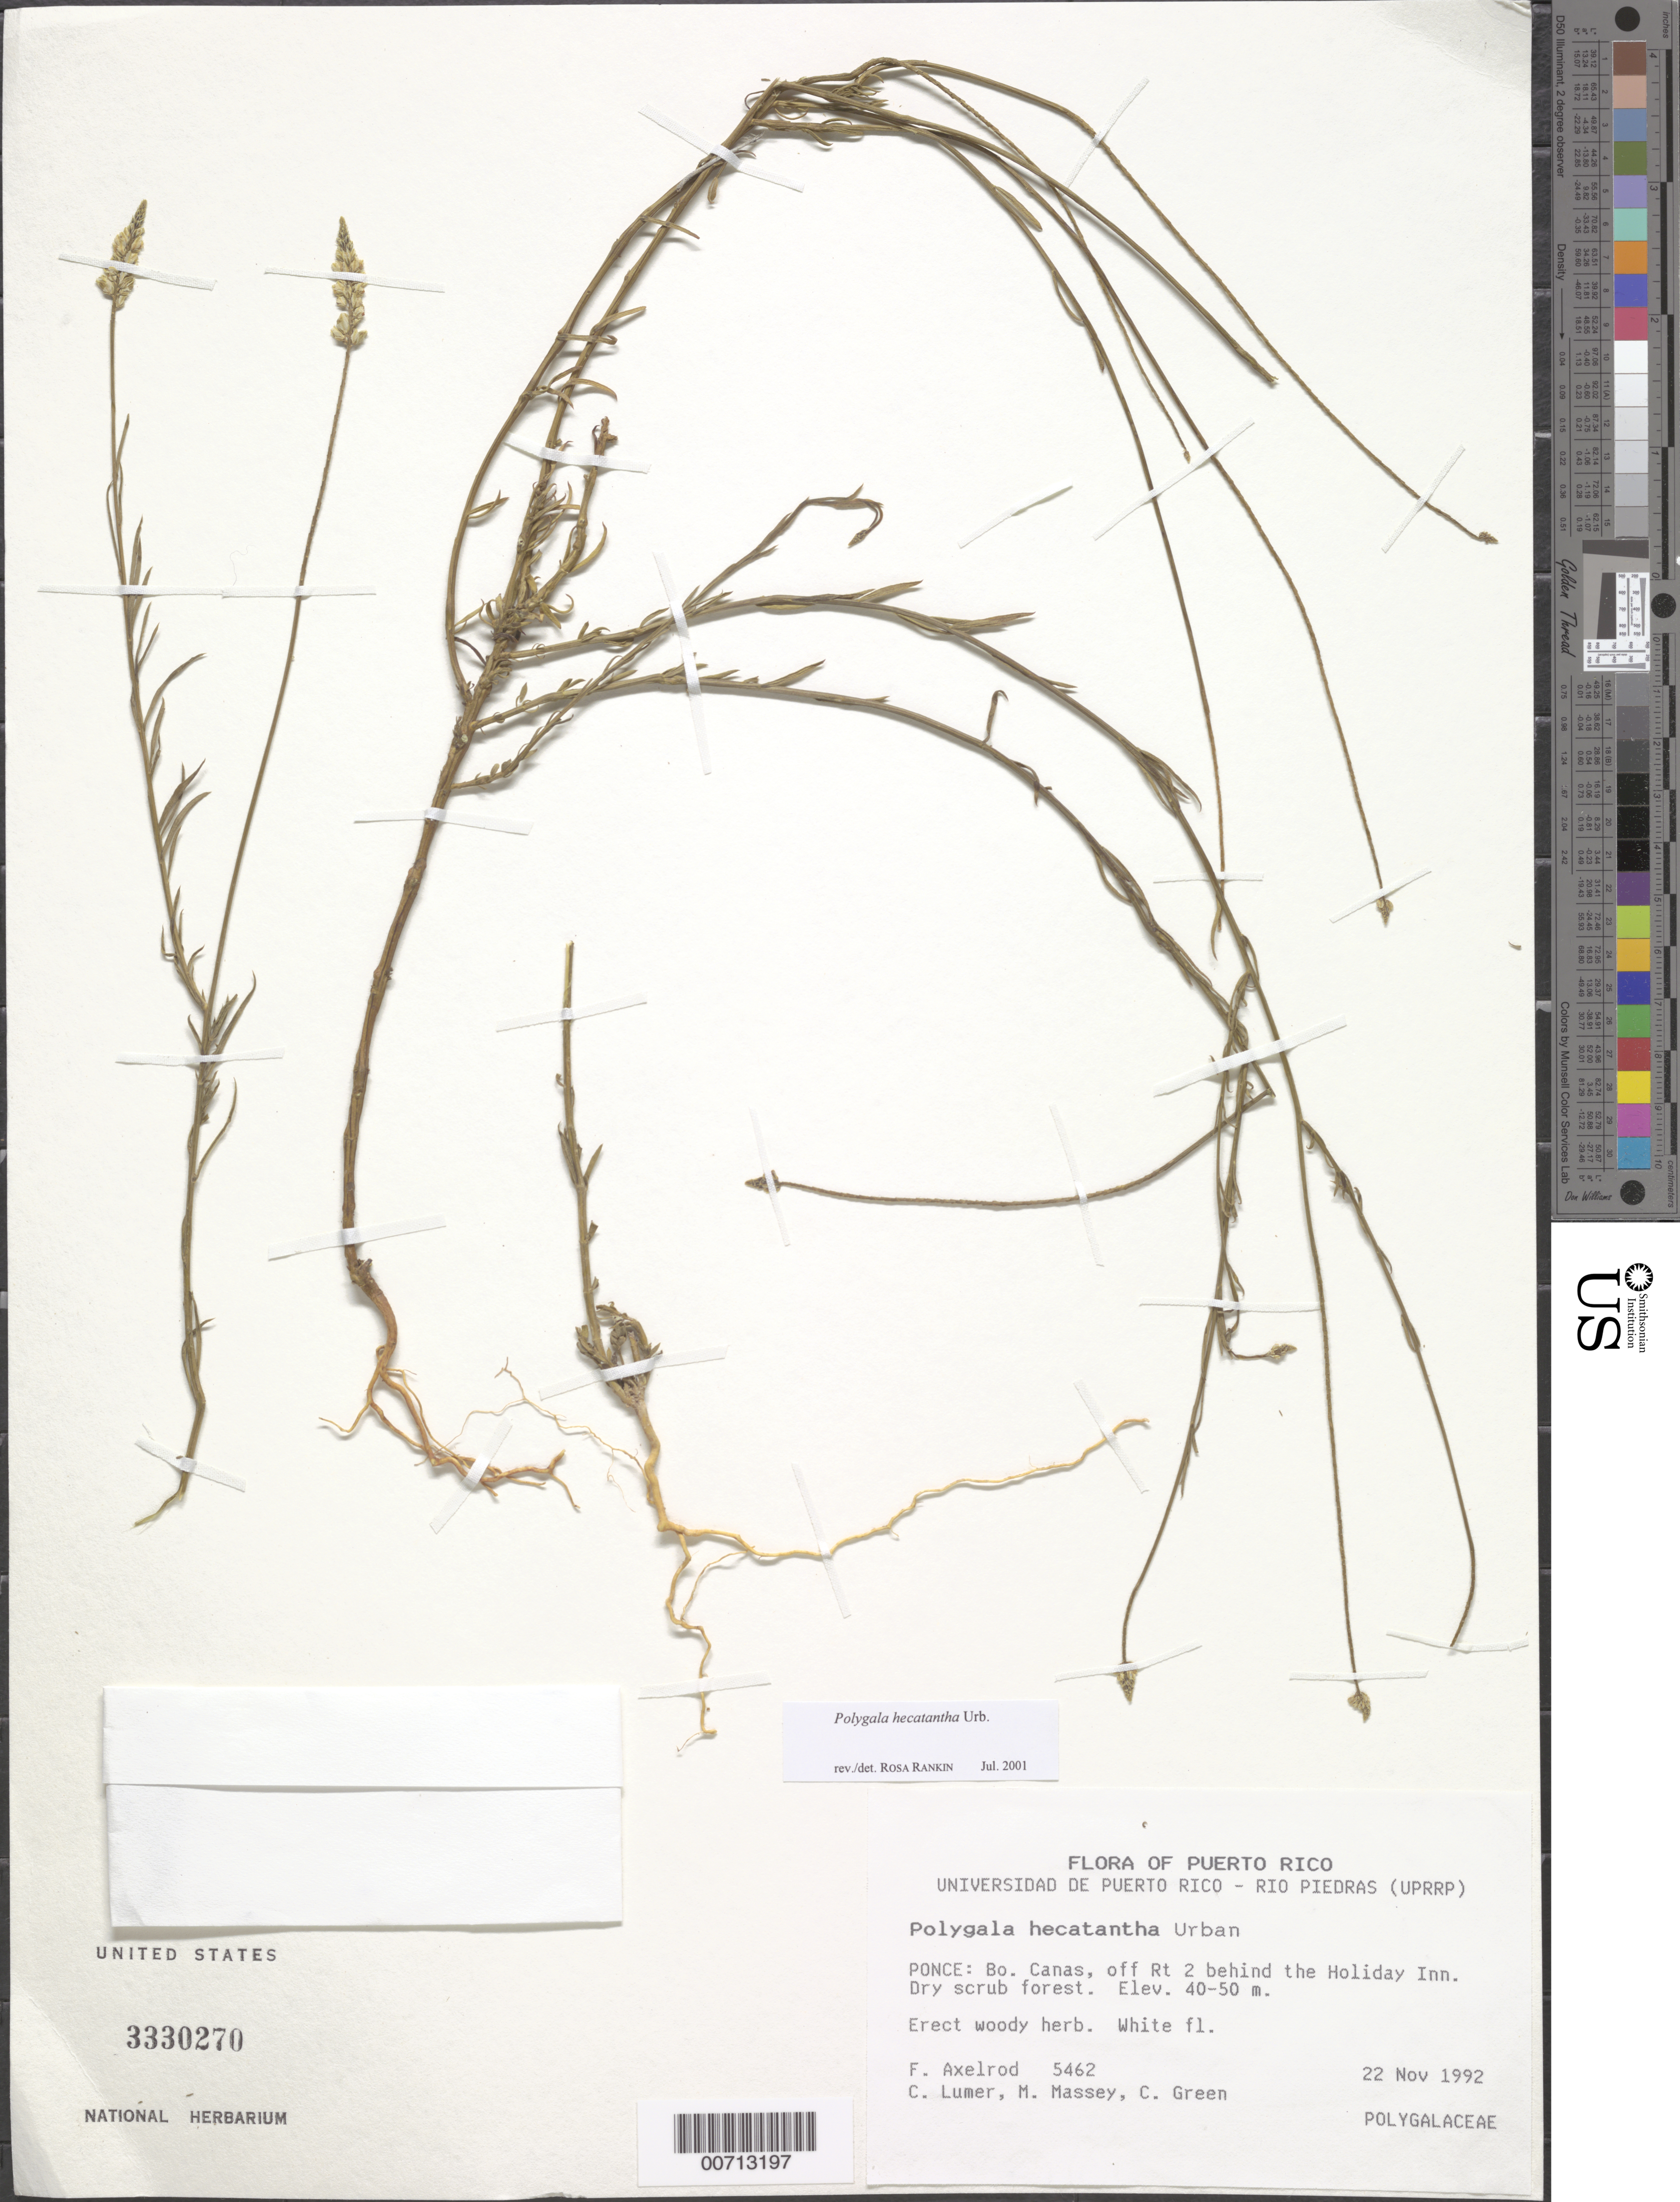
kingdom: Plantae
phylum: Tracheophyta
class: Magnoliopsida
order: Fabales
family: Polygalaceae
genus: Polygala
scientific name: Polygala hecatantha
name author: Urb.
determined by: Rankin Rodriguez, Rosa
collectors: F. S. Axelrod, C. Lumer, M. Massey & C. Green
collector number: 5462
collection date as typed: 22 Nov 1992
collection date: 1992-11-22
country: Puerto Rico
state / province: Ponce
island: Greater Antilles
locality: Bo. Canas, off Rt 2 behind the Holiday Inn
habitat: Dry scrub forest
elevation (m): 40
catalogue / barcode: US 3330270